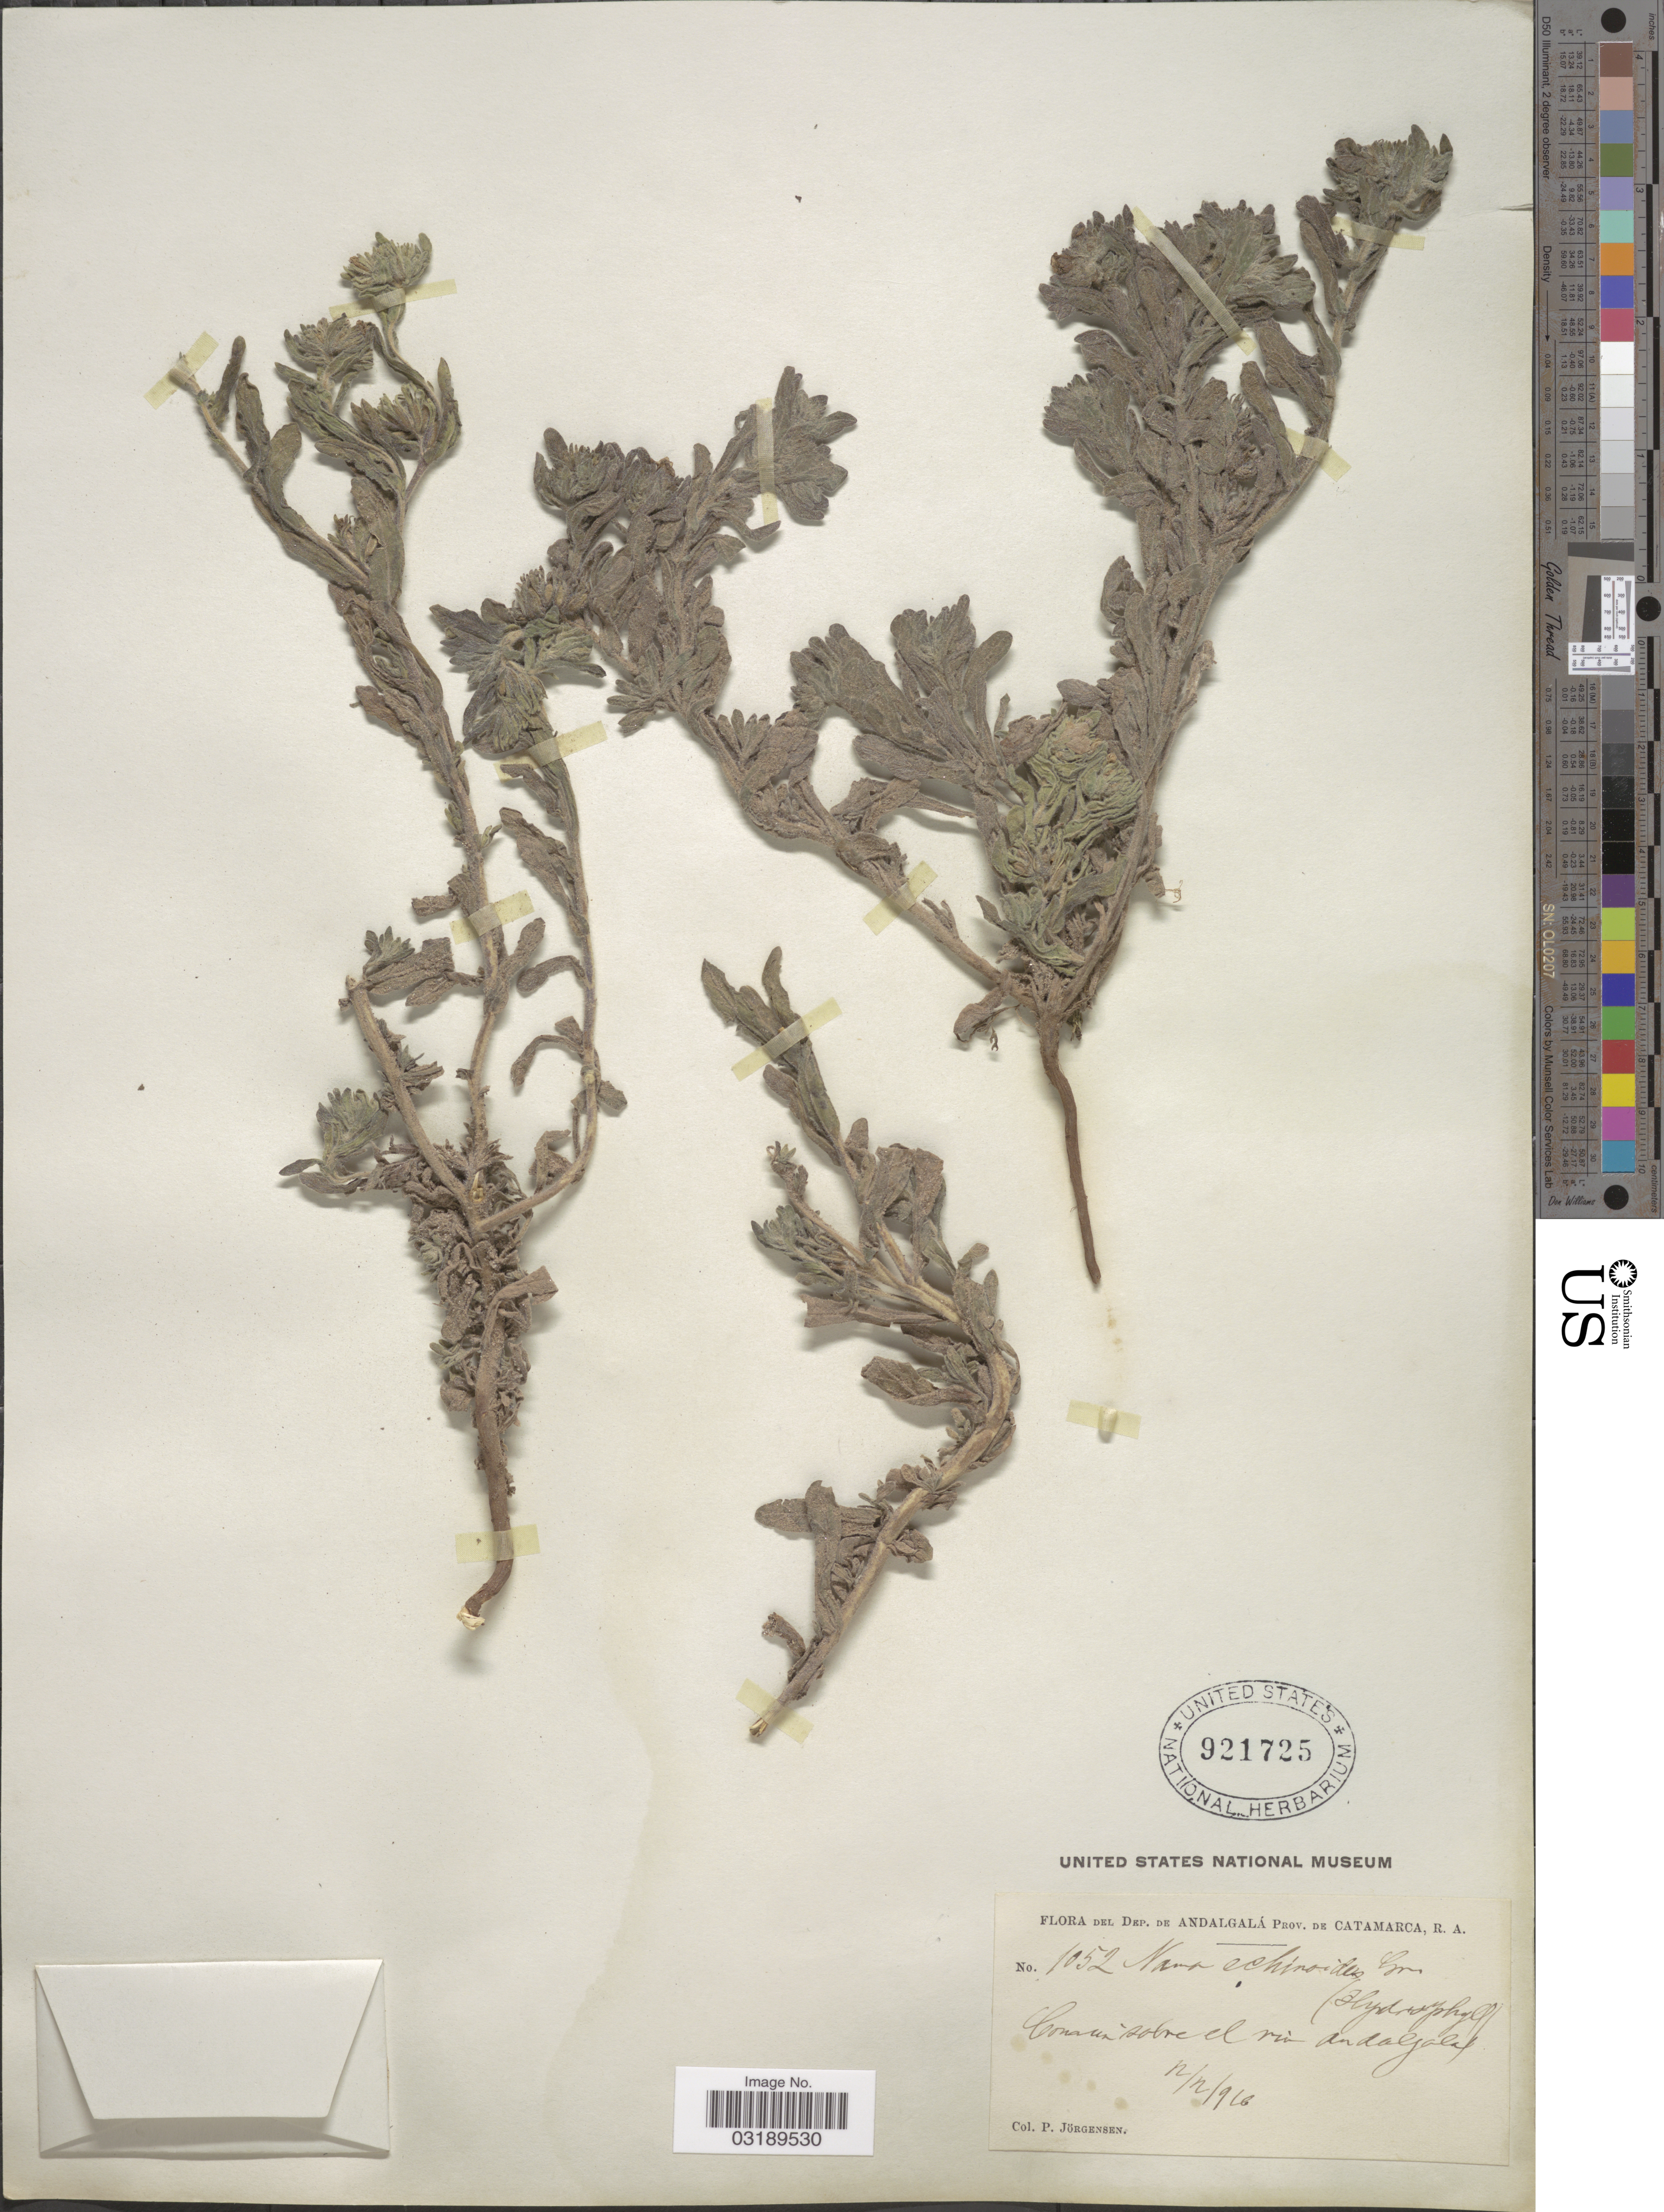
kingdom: Plantae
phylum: Tracheophyta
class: Magnoliopsida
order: Boraginales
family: Namaceae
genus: Nama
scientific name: Nama echioides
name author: Griseb.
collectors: P. Jörgensen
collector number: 1052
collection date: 1916-12-12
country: Argentina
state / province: Catamarca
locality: Dep. de Andalgalá. Sobre el rio Andalgala.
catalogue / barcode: US 921725